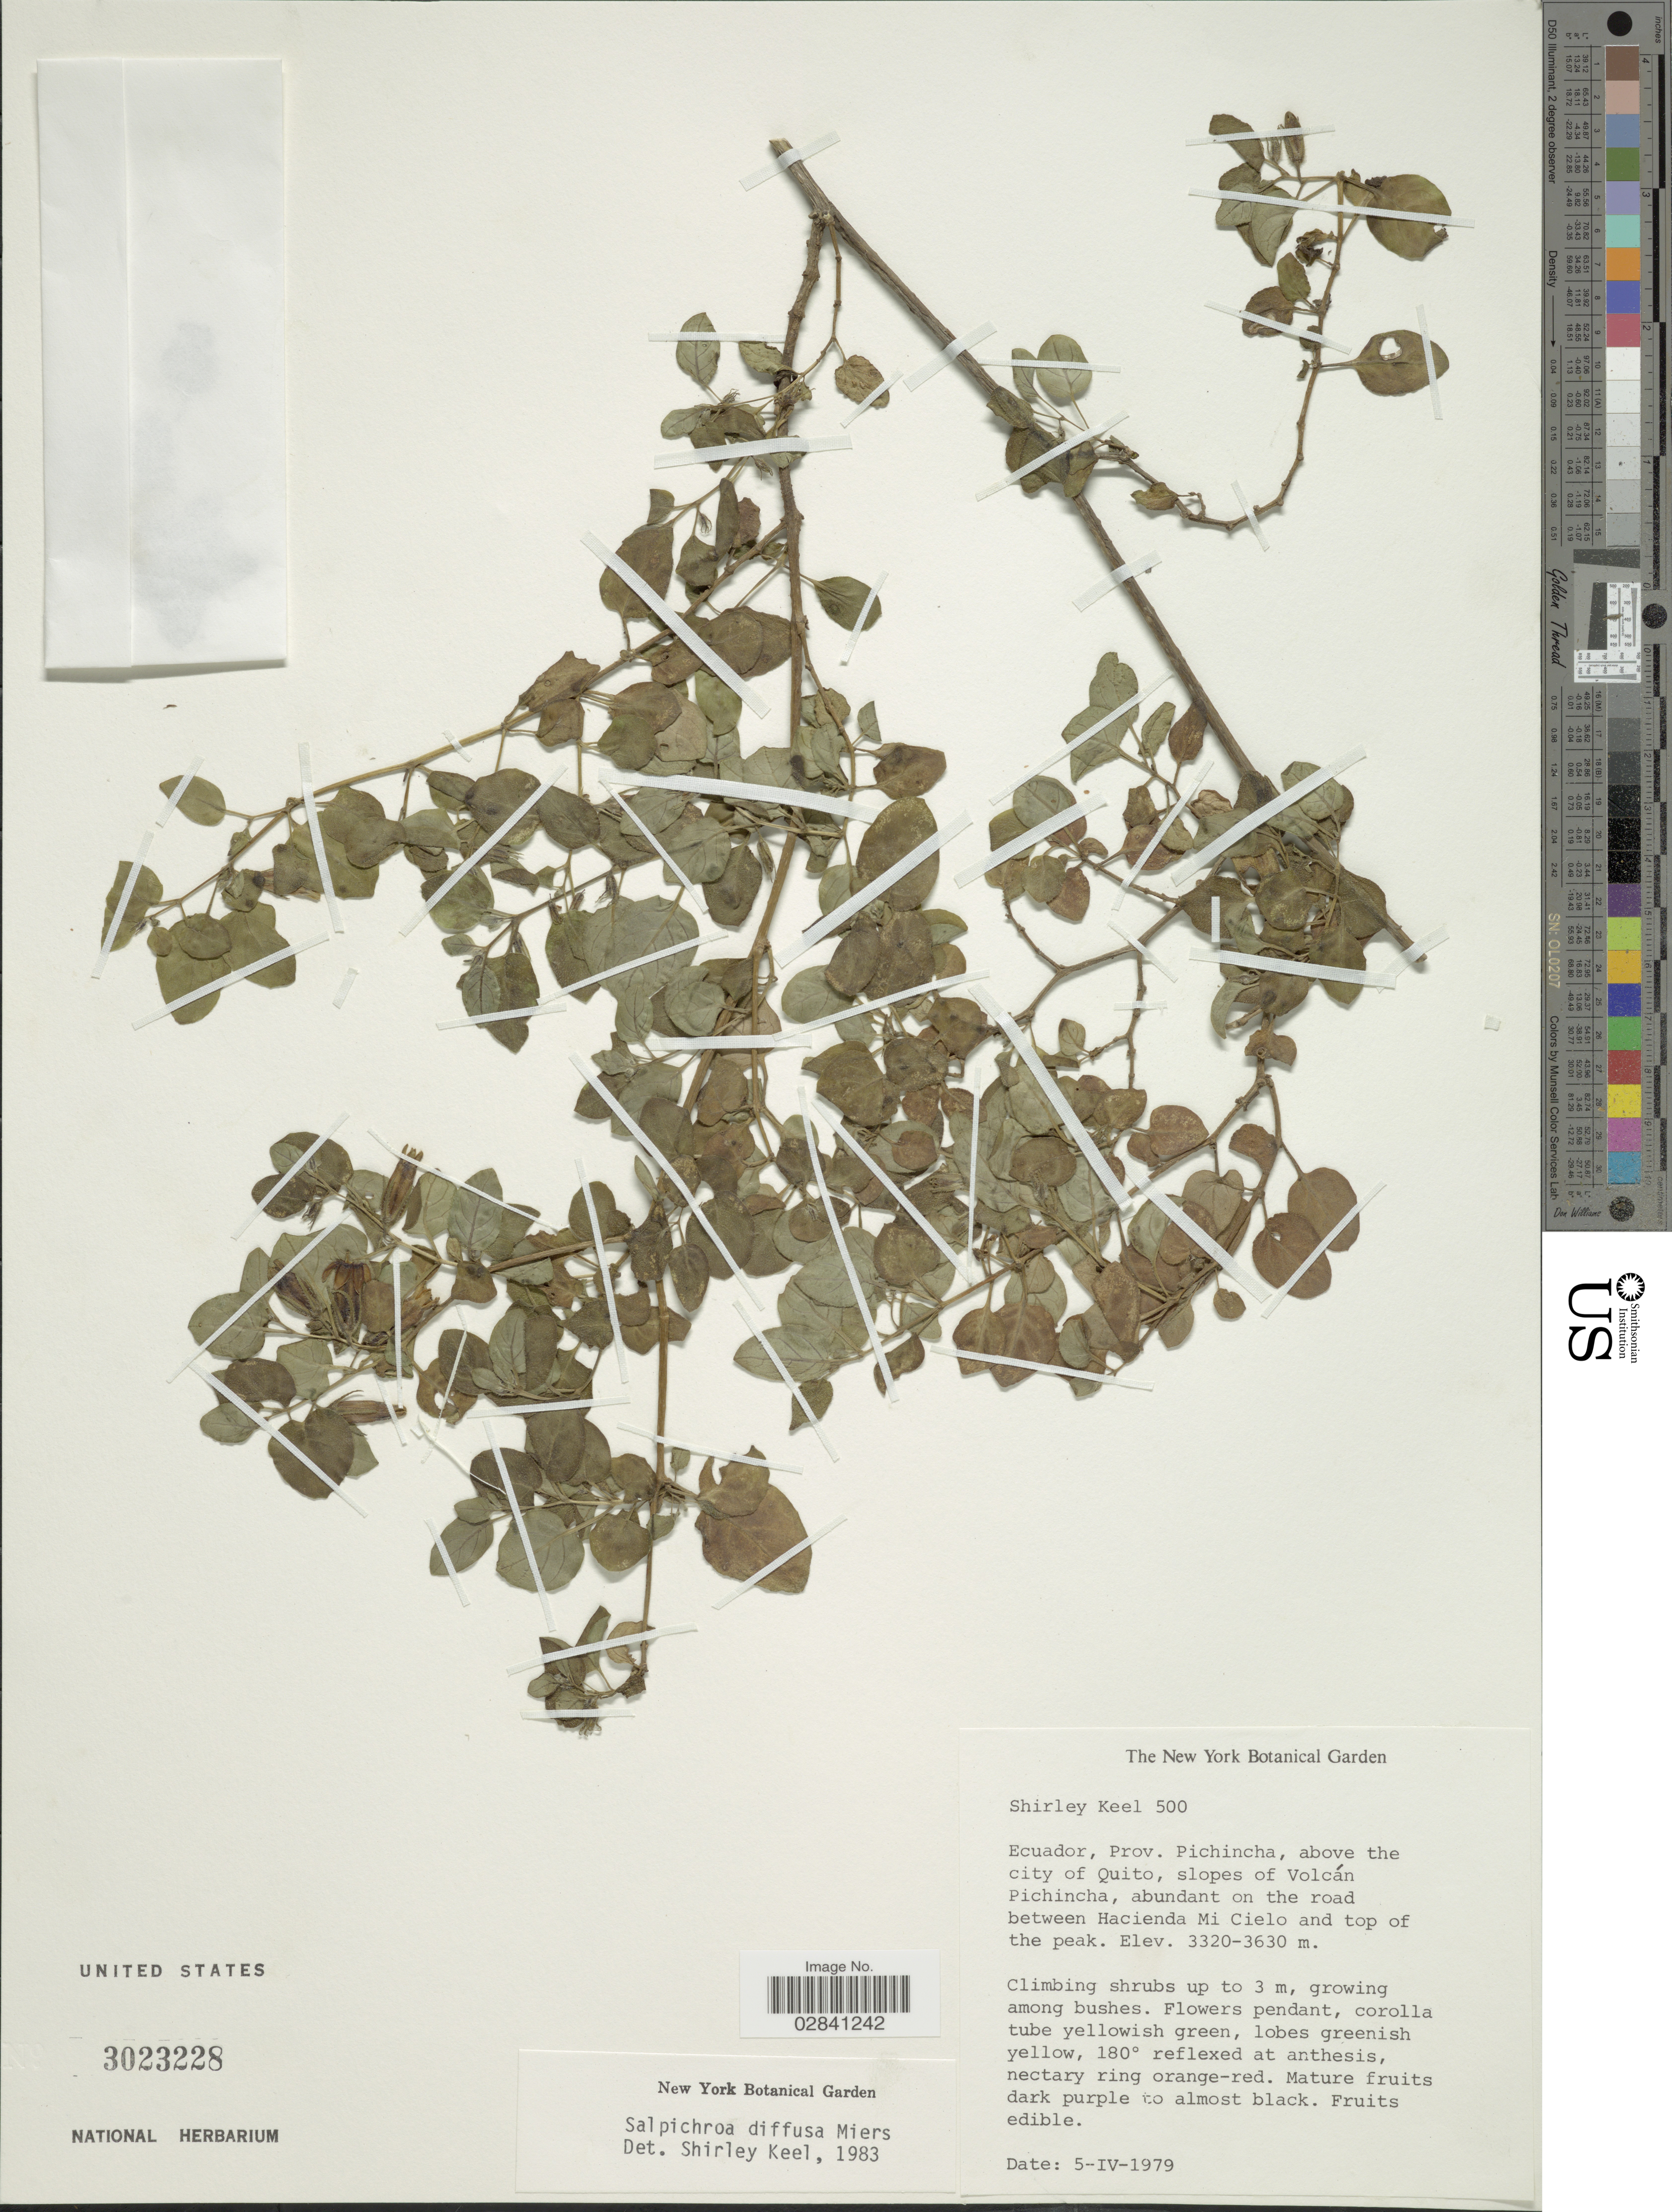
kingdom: Plantae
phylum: Tracheophyta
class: Magnoliopsida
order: Solanales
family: Solanaceae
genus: Salpichroa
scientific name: Salpichroa diffusa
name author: Miers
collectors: S. Keel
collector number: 500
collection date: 1979-04-05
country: Ecuador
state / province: Pichincha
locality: Above the city of Quito, slopes of Volcán Pichincha, abundant on the road between Hacienda Mi Cielo and top of the peak.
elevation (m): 3320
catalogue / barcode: US 3023228